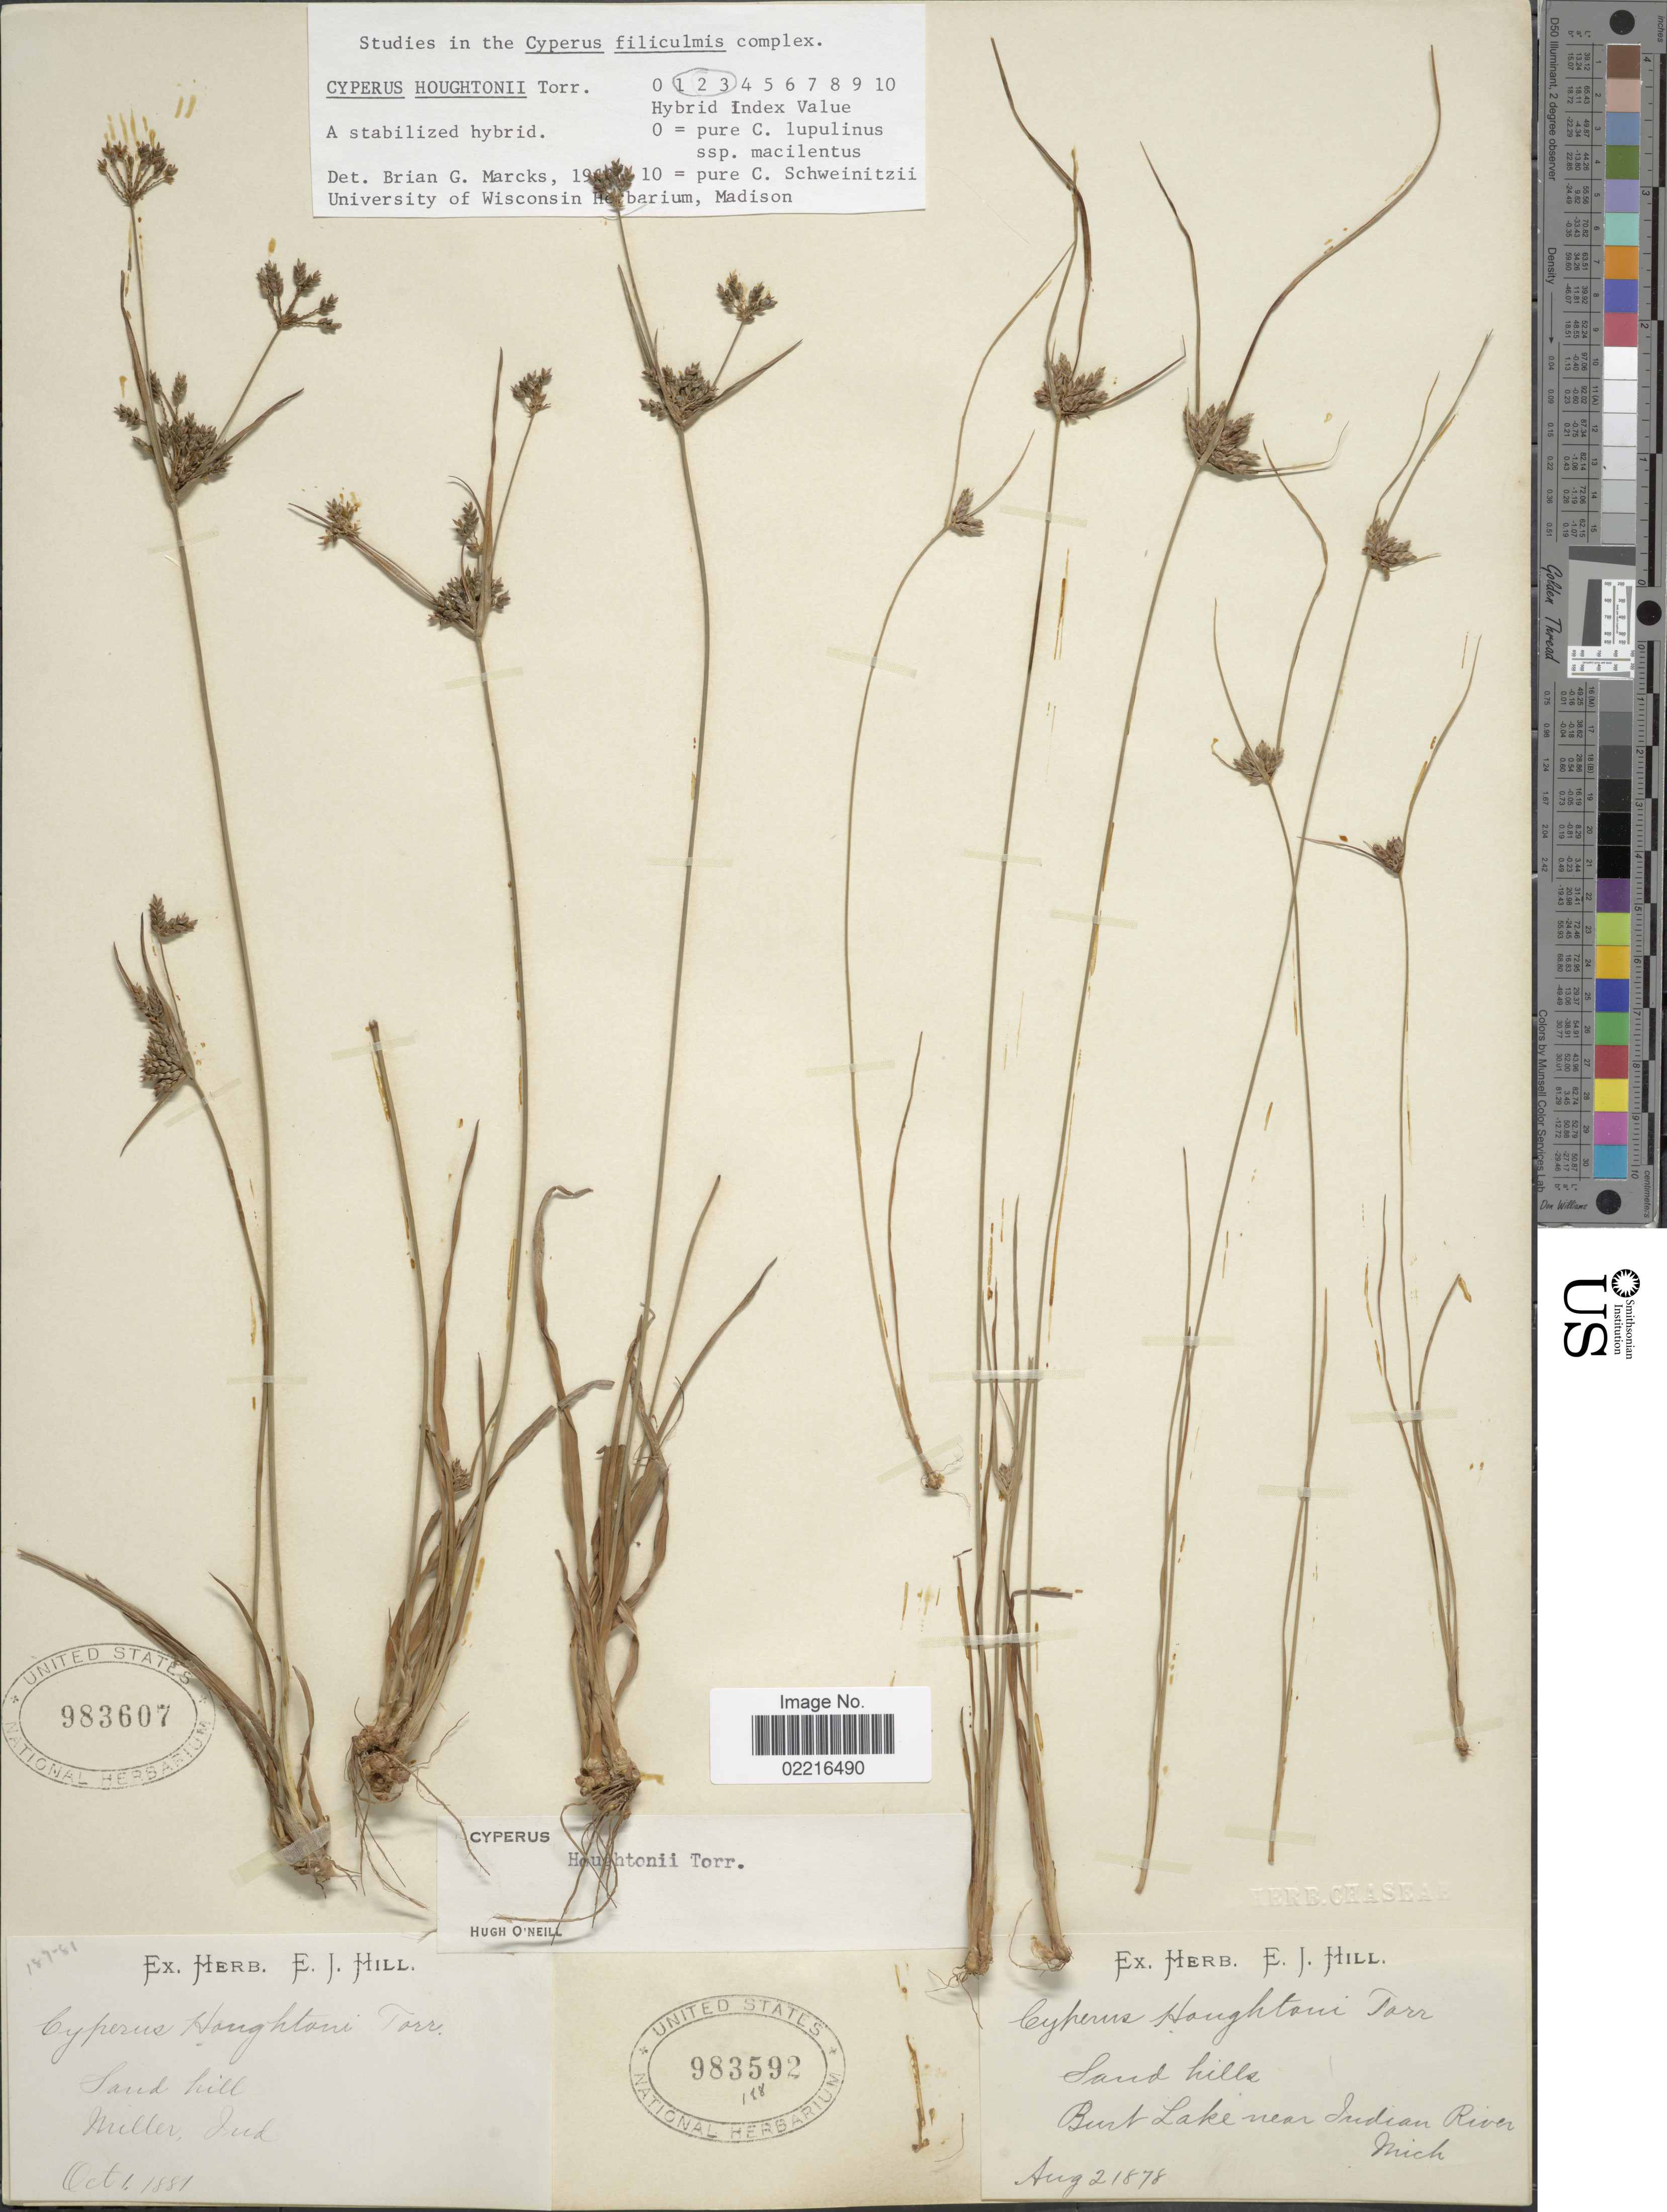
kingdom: Plantae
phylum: Tracheophyta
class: Liliopsida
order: Poales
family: Cyperaceae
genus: Cyperus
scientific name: Cyperus houghtonii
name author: Torr.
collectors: ex herb. E.J. Hill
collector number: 187-81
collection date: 1881-10-01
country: United States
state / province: Indiana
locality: Miller, Ind.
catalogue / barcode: US 983607